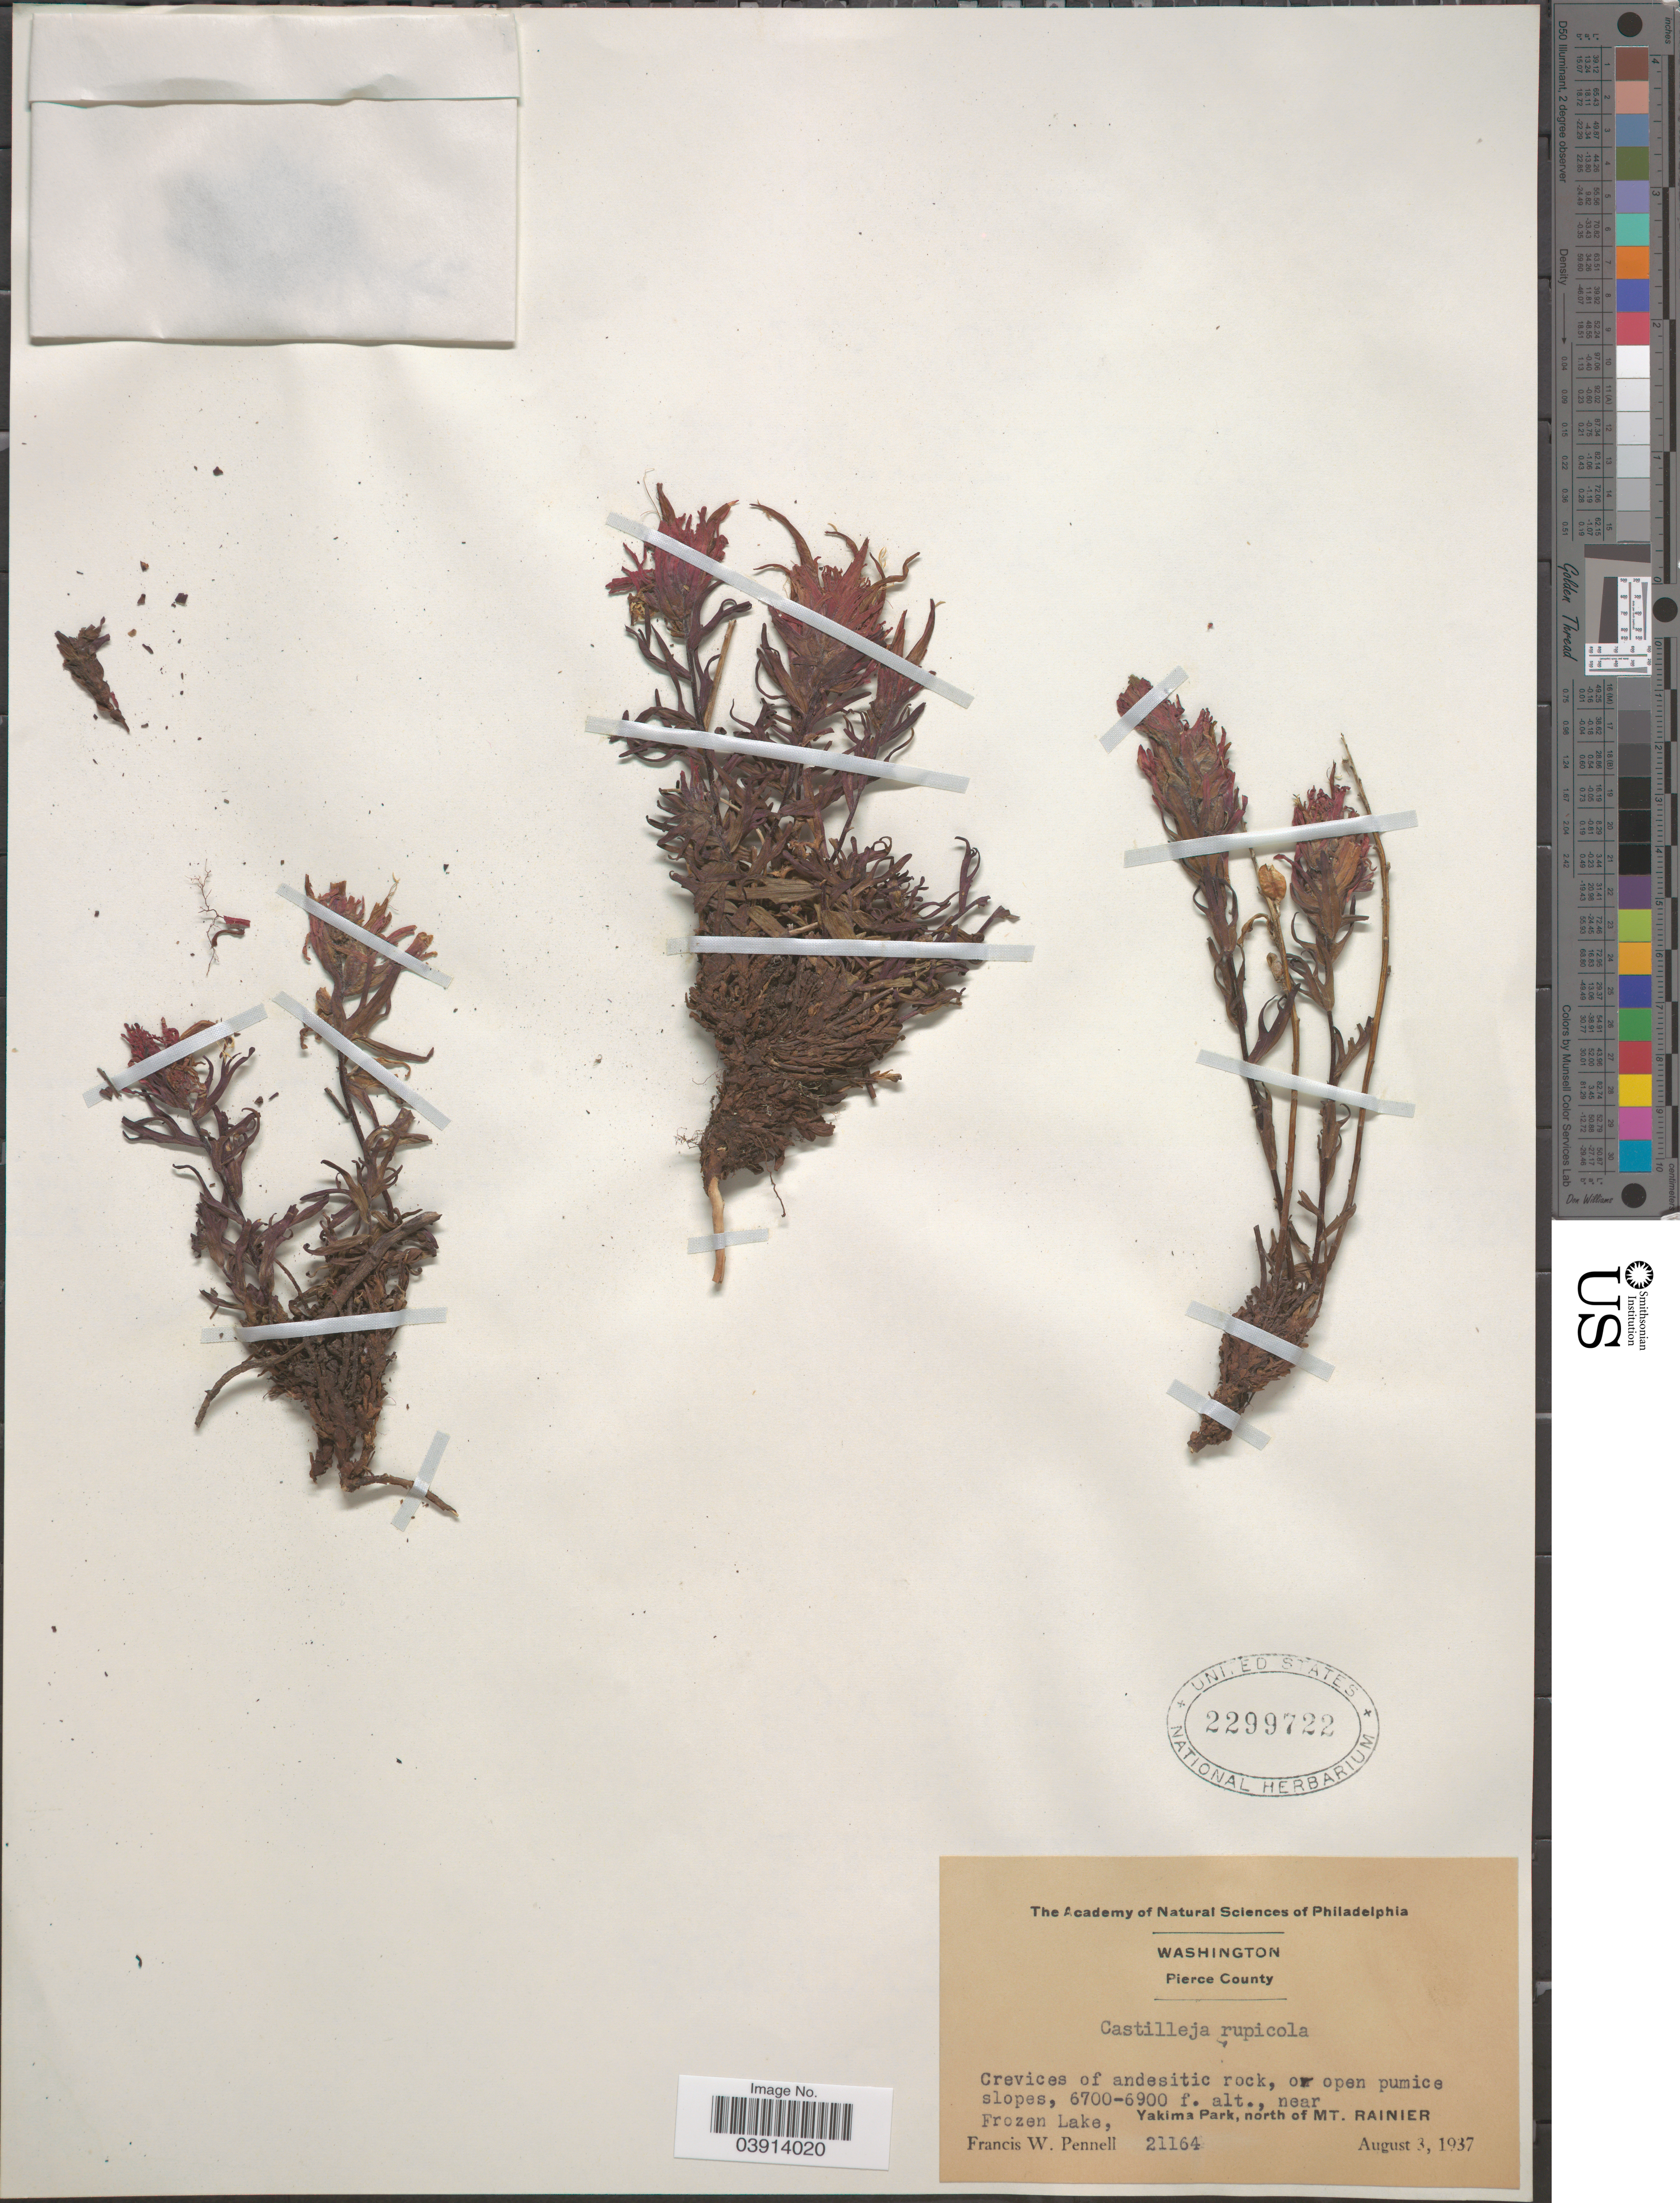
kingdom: Plantae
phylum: Tracheophyta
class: Magnoliopsida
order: Lamiales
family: Orobanchaceae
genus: Castilleja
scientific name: Castilleja rupicola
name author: Piper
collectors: F. W. Pennell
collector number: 21164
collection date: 1937-08-03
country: United States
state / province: Washington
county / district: Pierce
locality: Pierce County. near Frozen Lake, Yakima Park, north of Mt. Rainier.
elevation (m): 2042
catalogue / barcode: US 2299722